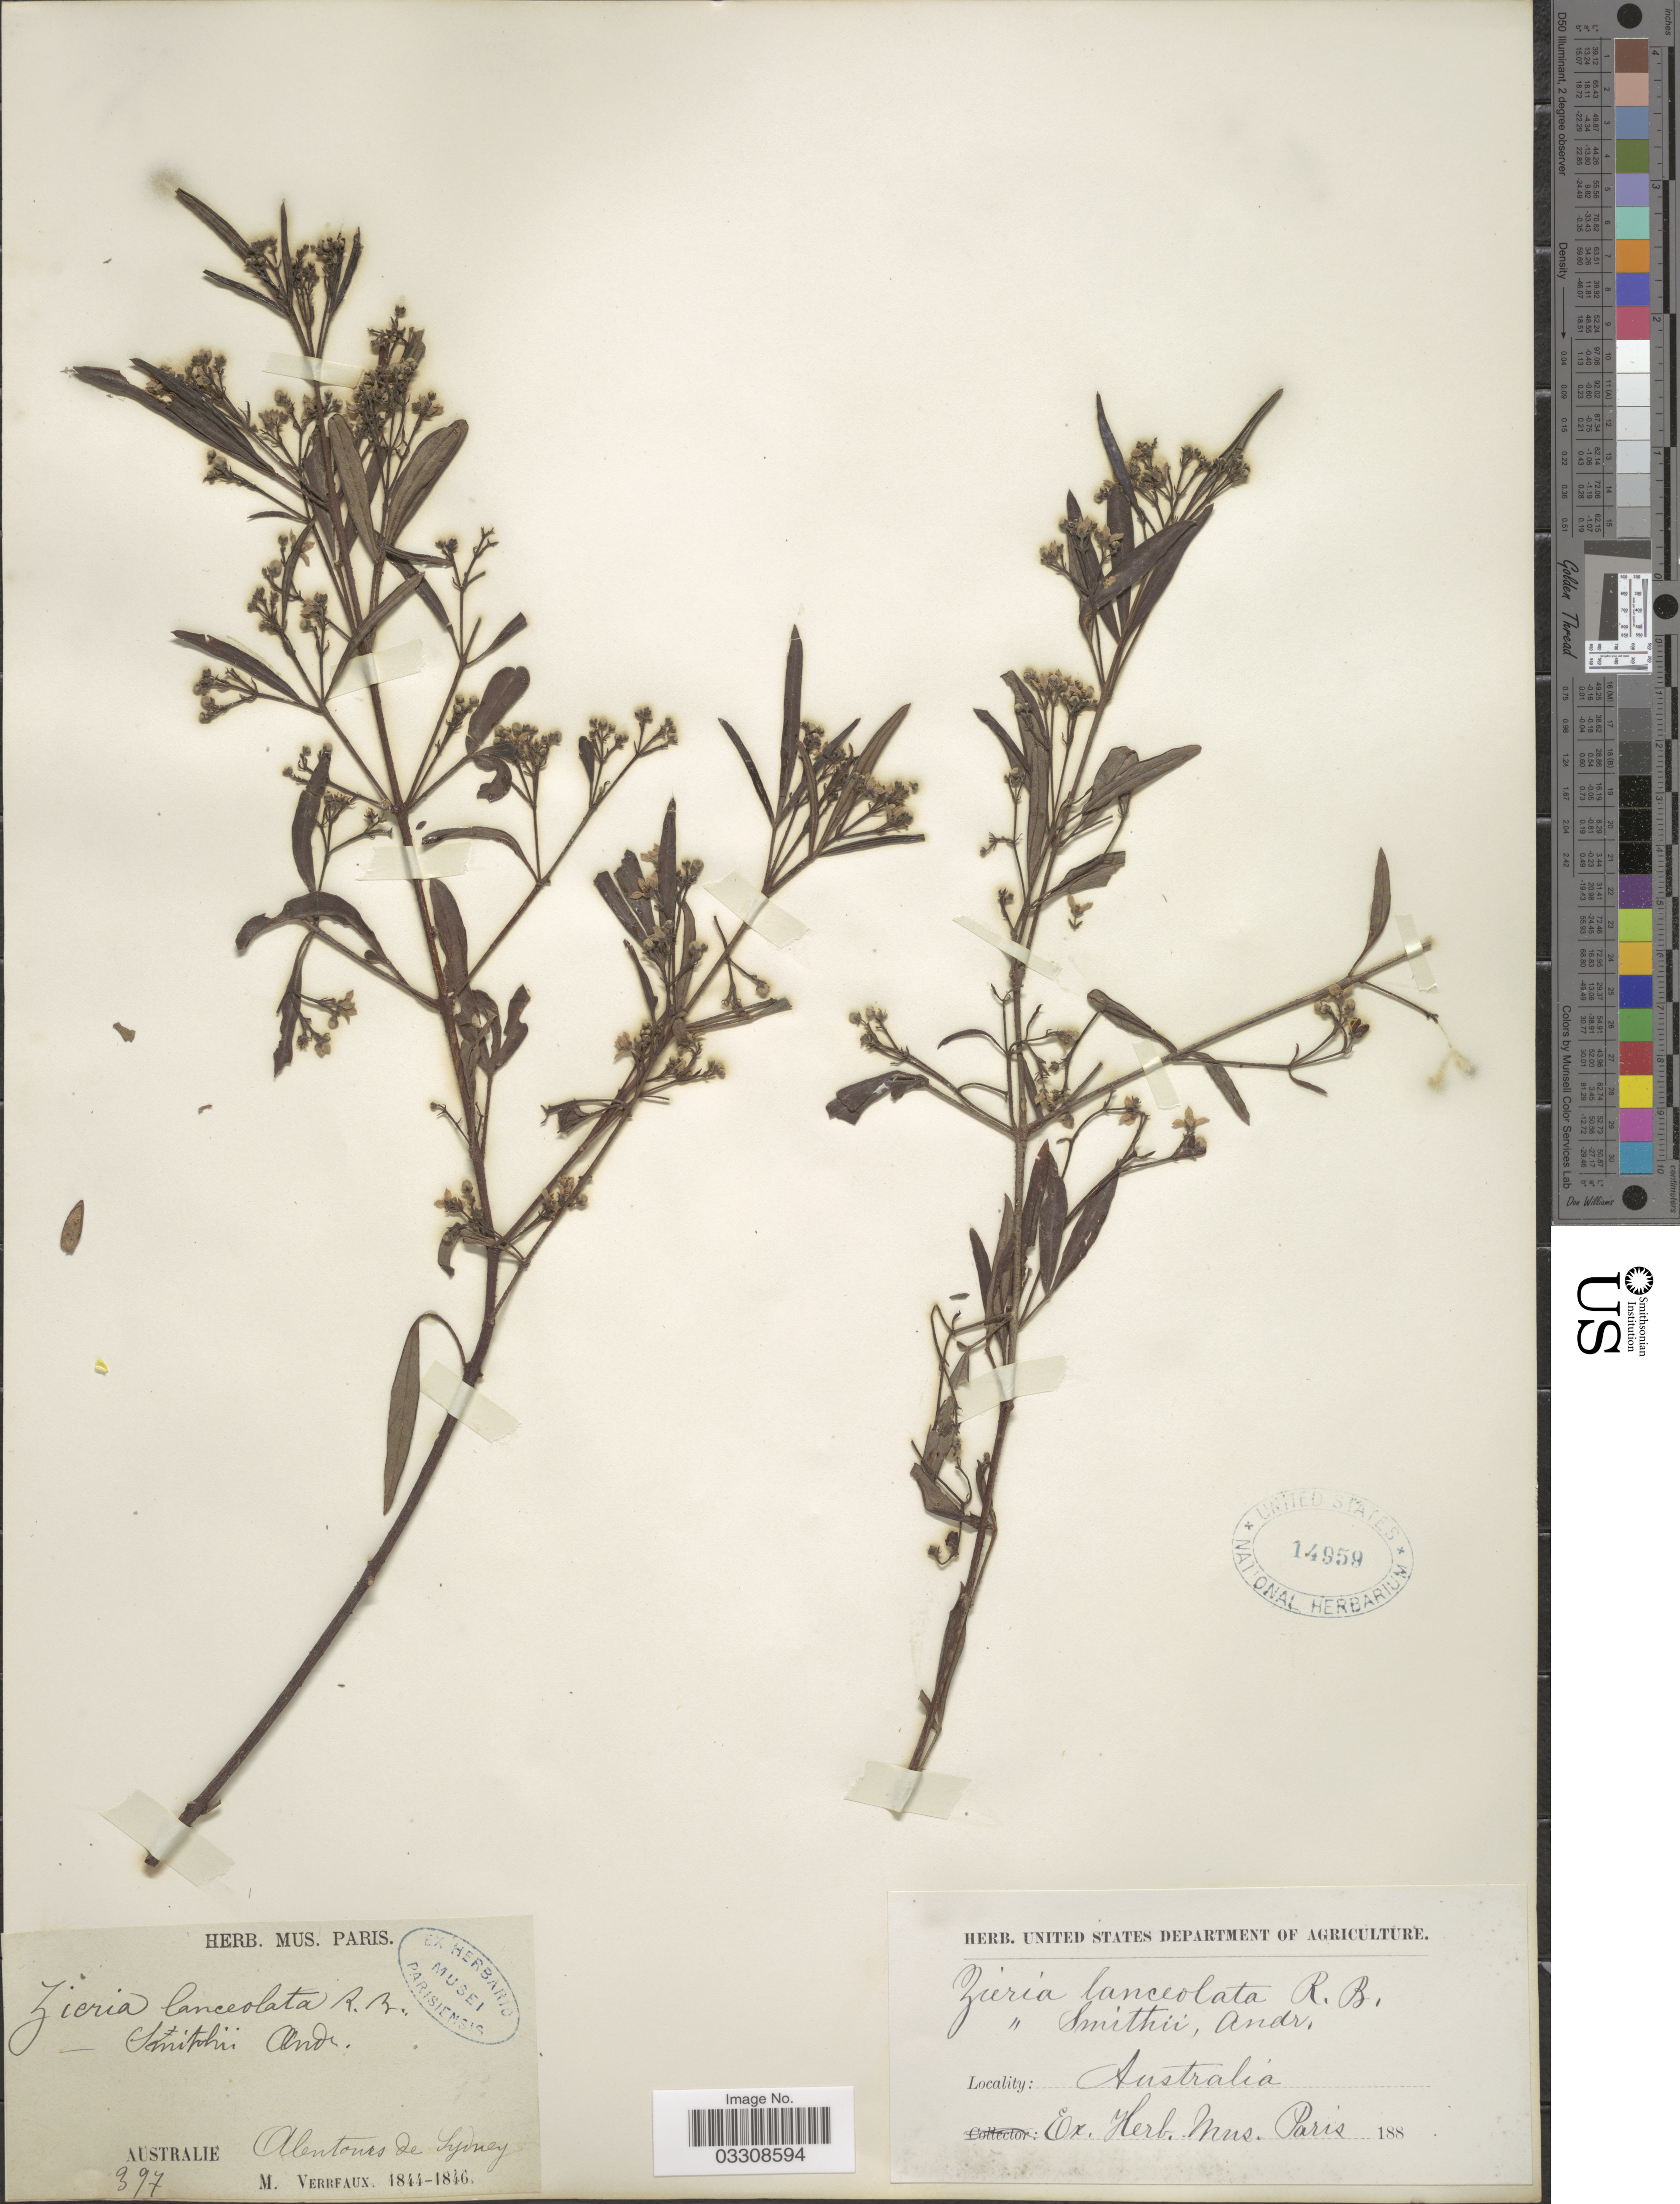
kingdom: Plantae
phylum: Tracheophyta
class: Magnoliopsida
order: Sapindales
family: Rutaceae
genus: Zieria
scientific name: Zieria smithii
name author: Jacks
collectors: M. Verrfaux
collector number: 397?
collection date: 1844/1846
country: Australia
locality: Alentours de Sydney.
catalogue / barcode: US 14959